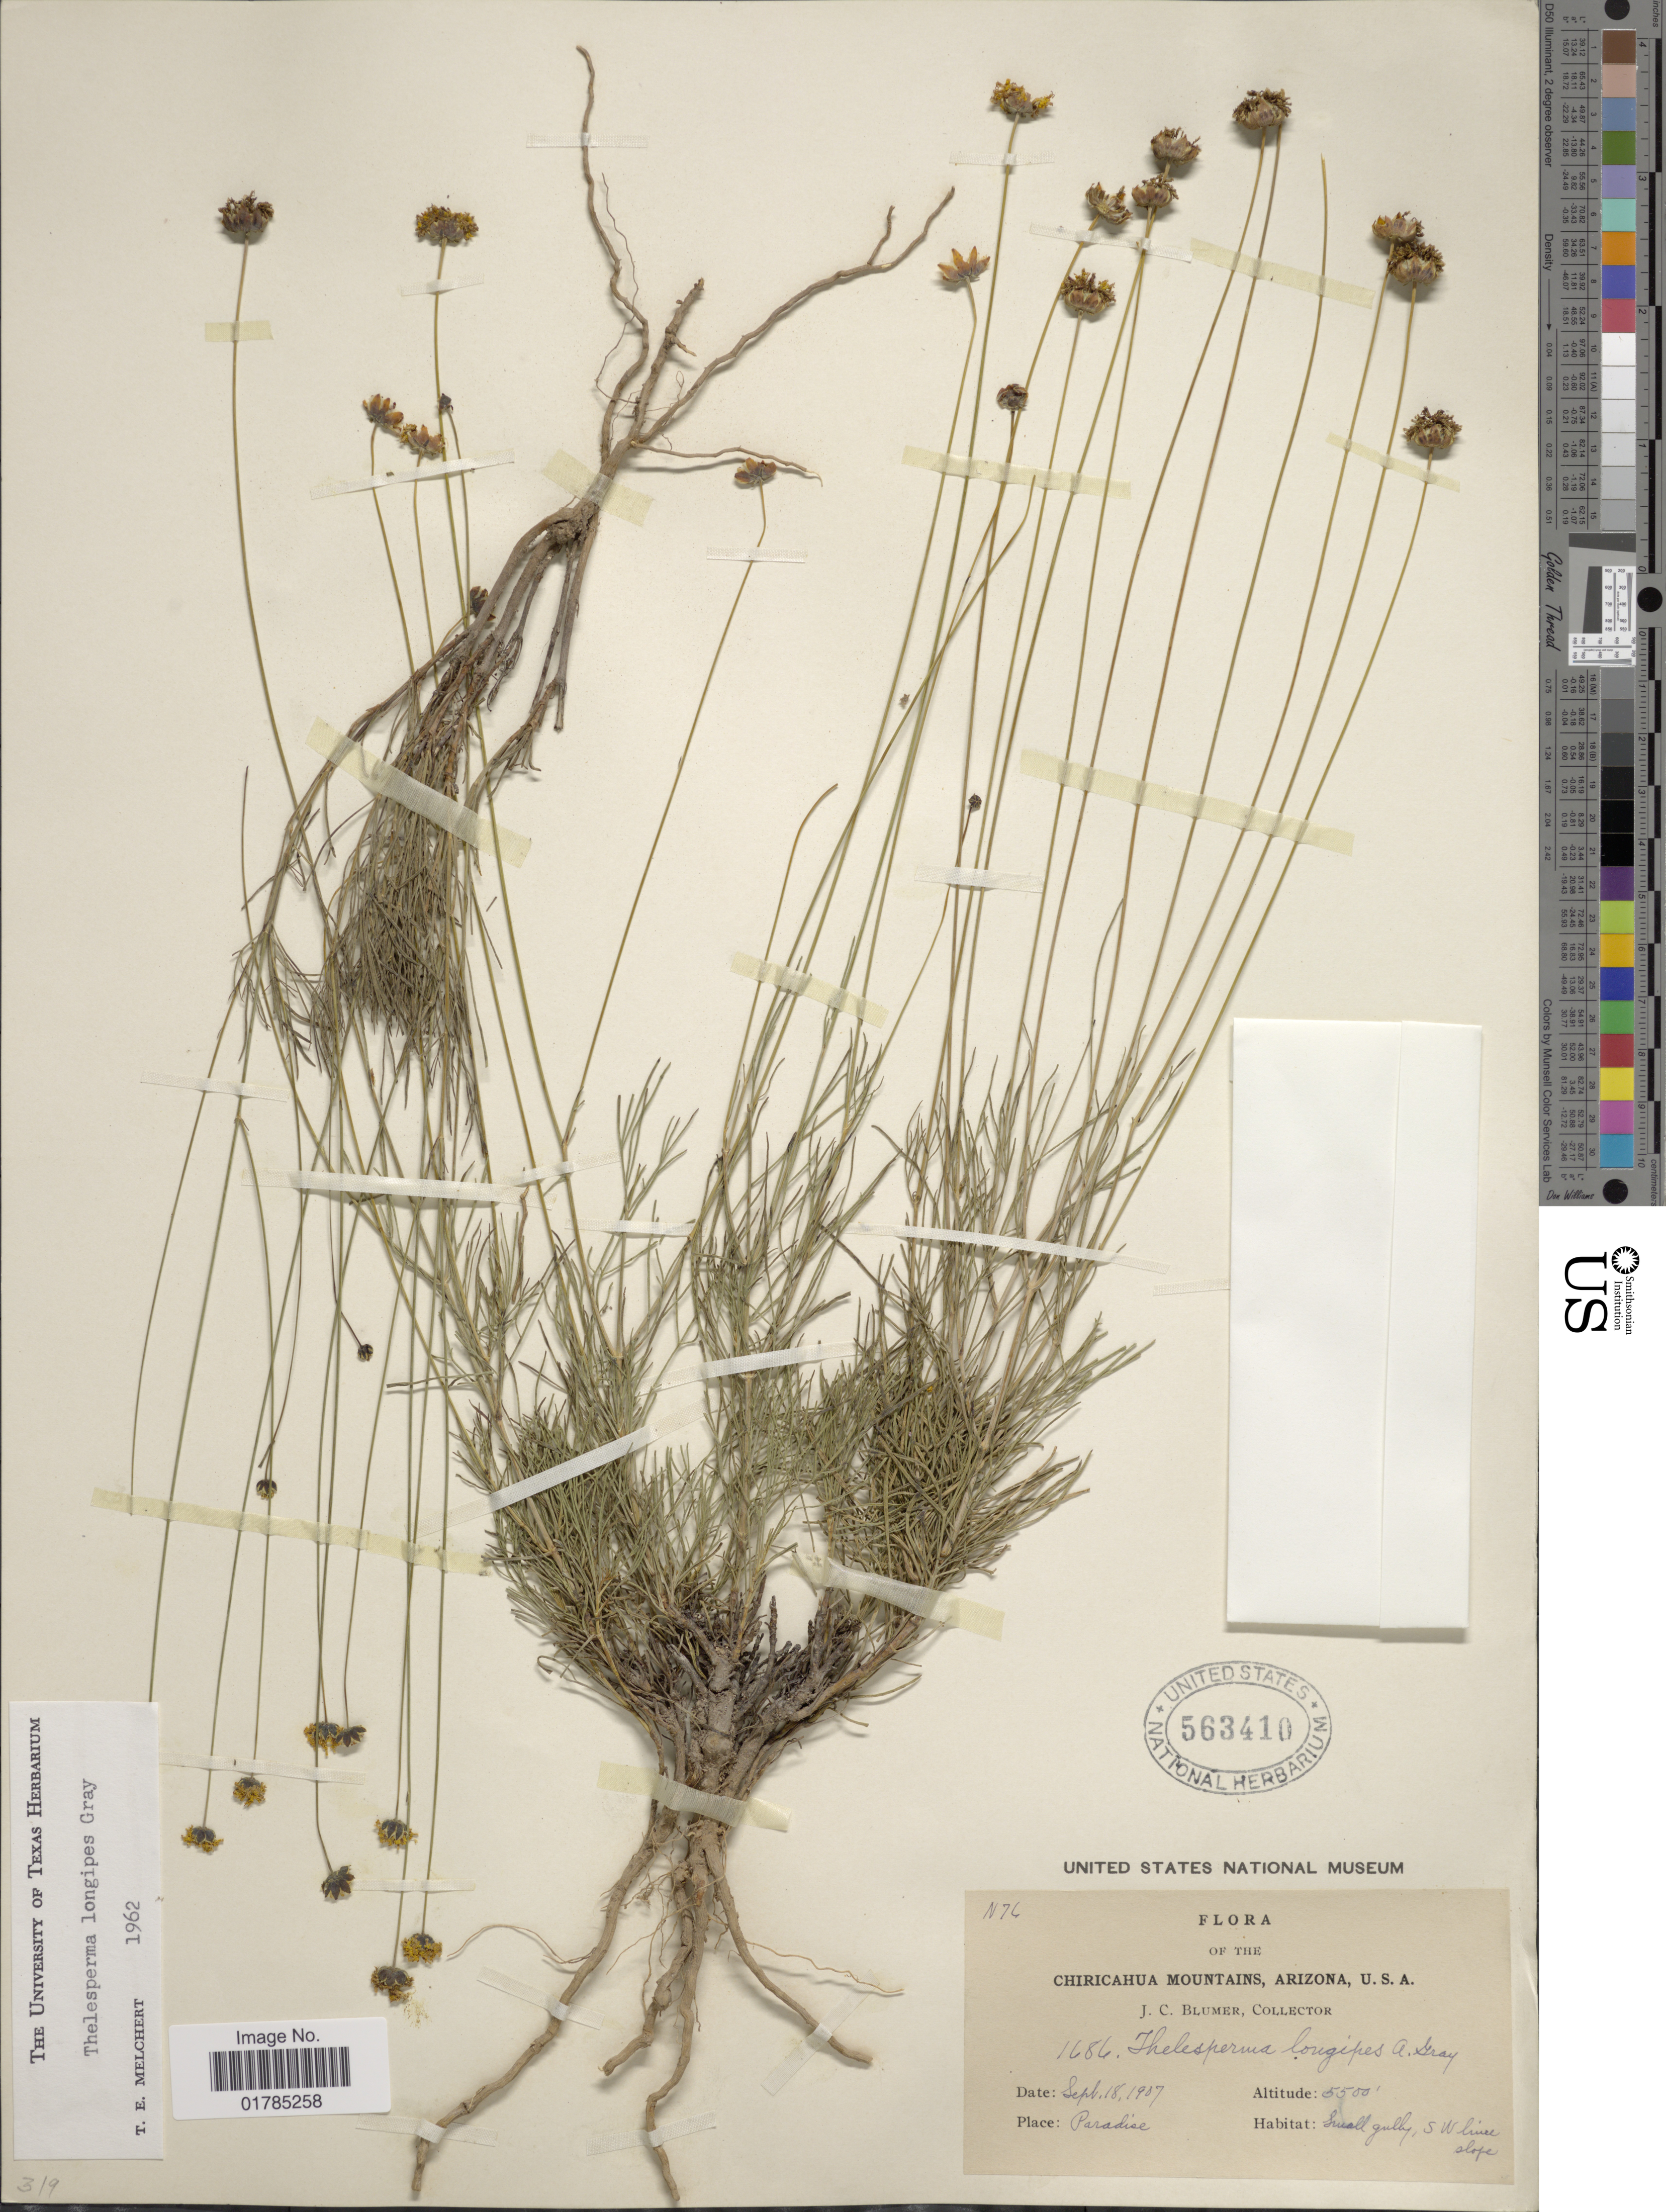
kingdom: Plantae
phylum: Tracheophyta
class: Magnoliopsida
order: Asterales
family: Asteraceae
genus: Thelesperma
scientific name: Thelesperma longipes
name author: A. Gray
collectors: J. C. Blumer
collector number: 1686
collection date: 1907-09-18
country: United States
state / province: Arizona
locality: Chiricahua Mountains, Arizona, Paradise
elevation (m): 1676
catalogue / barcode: US 563410